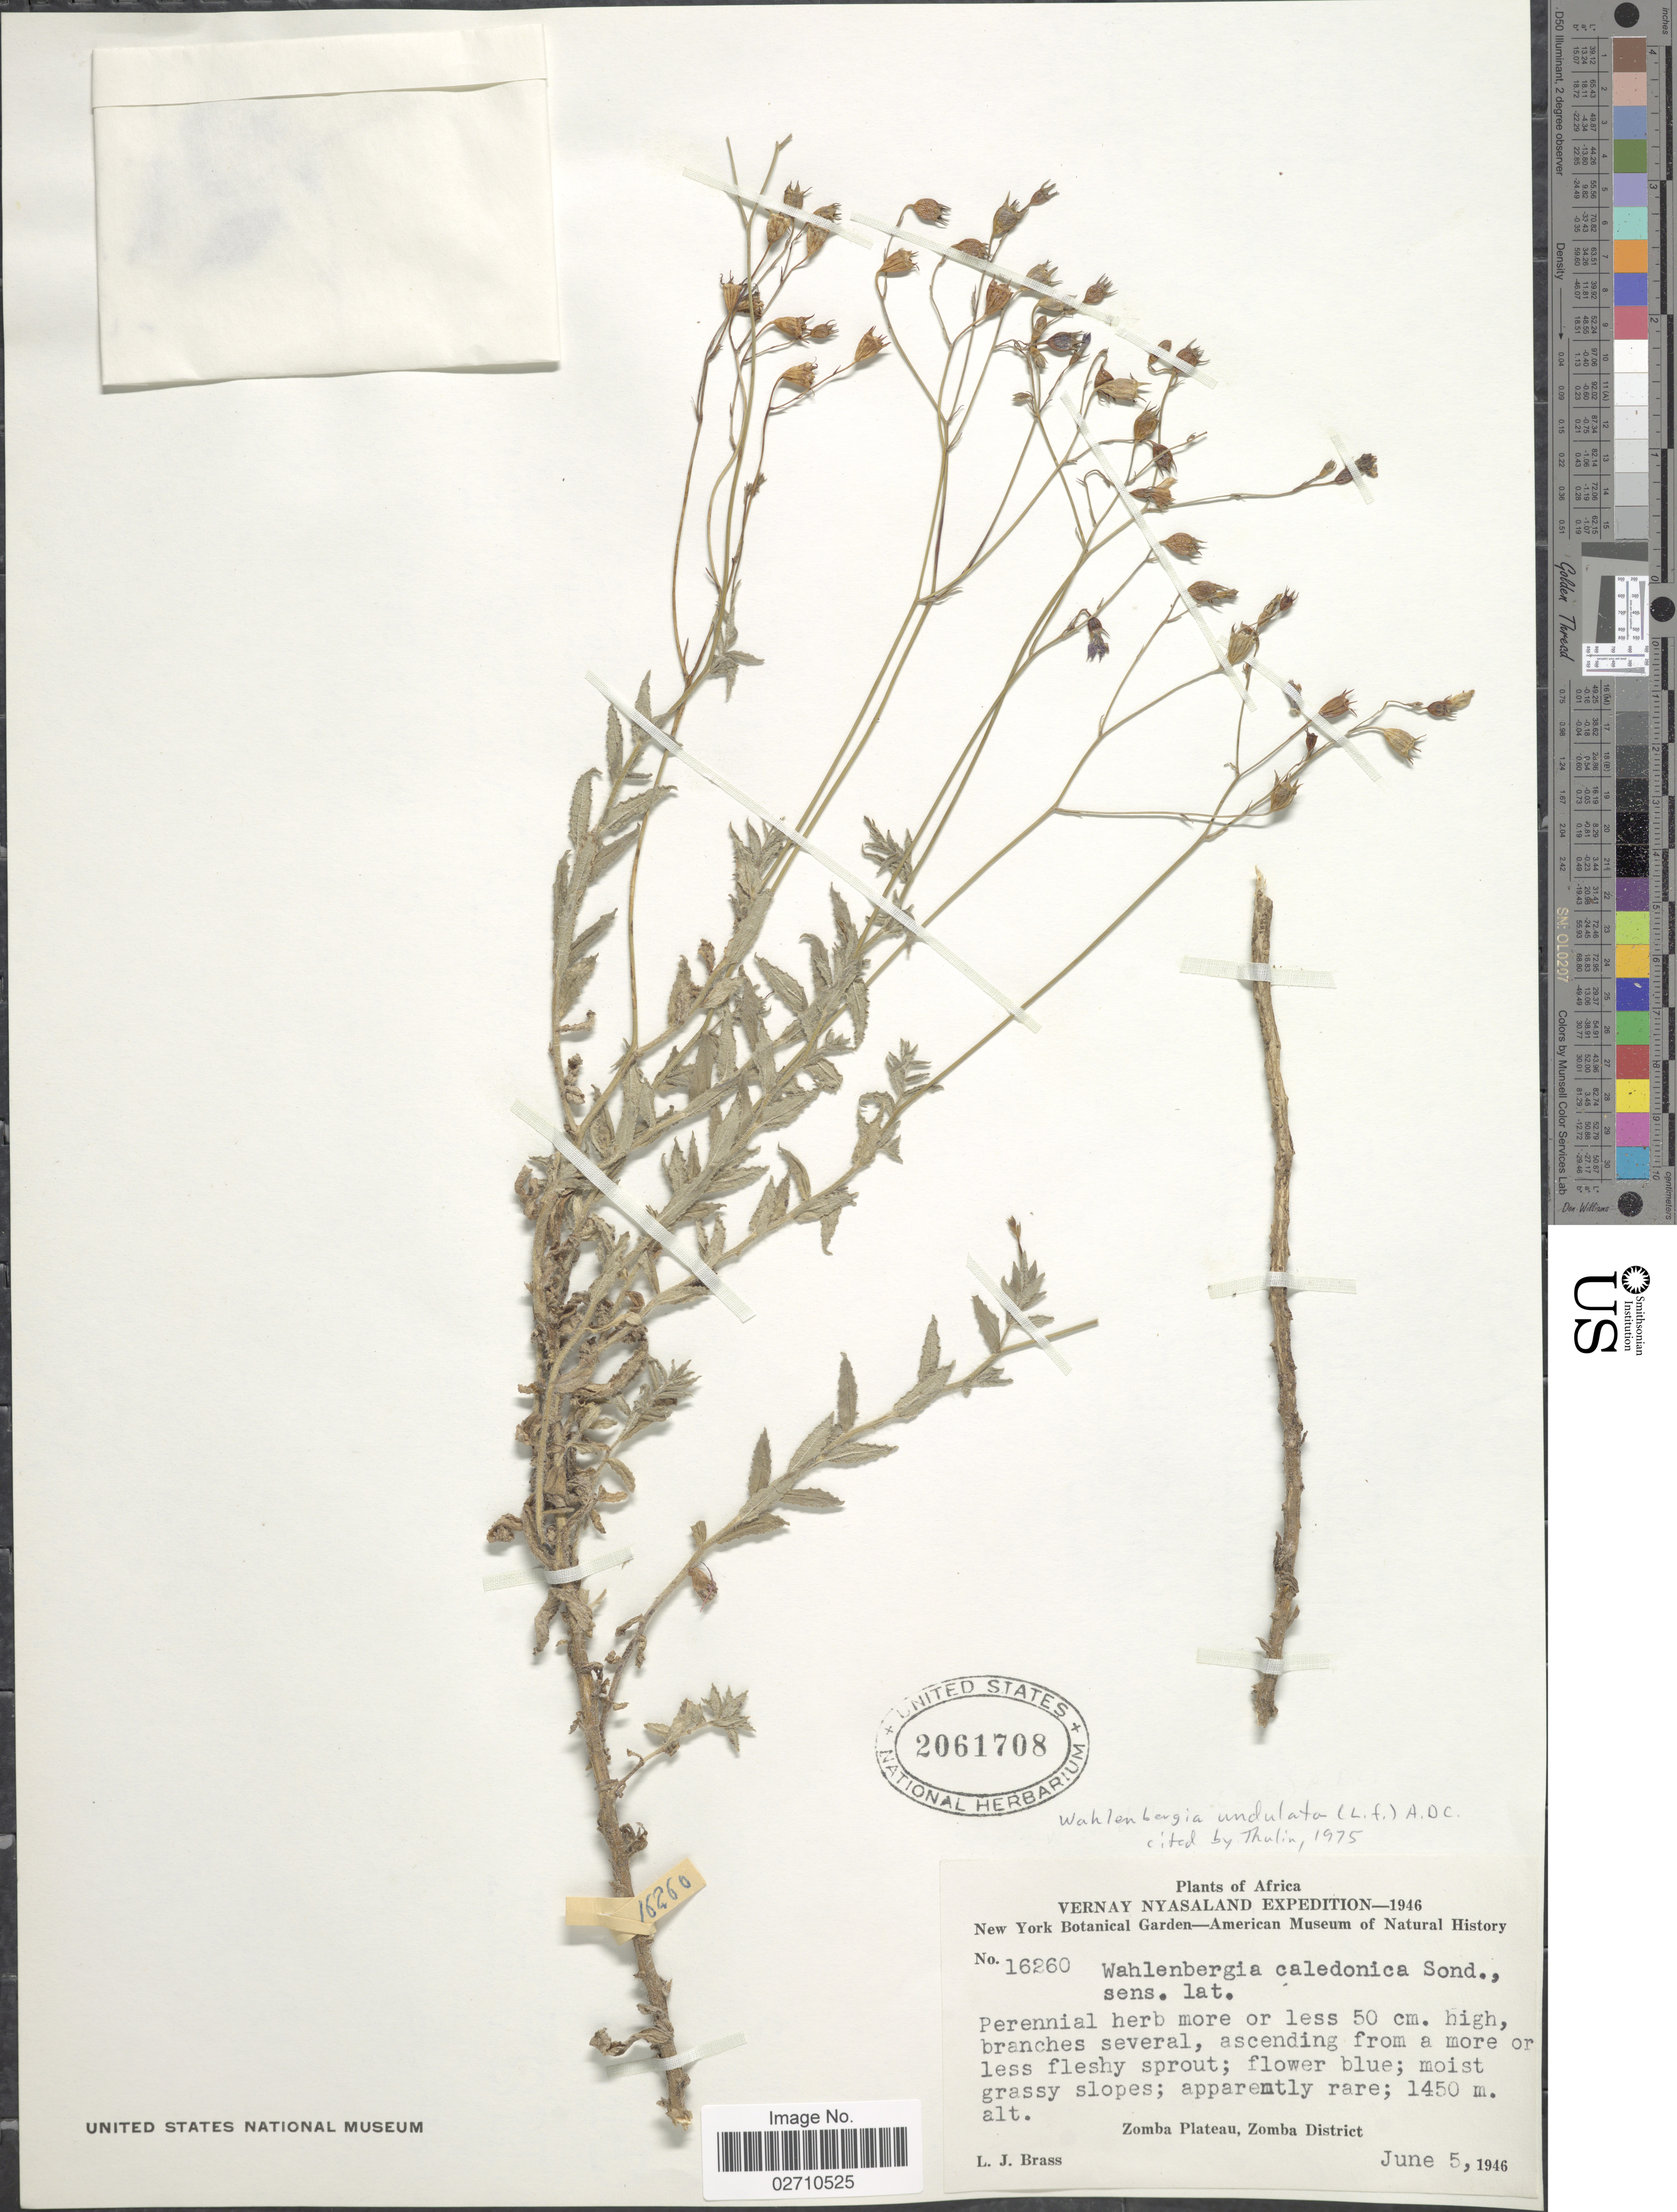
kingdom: Plantae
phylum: Tracheophyta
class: Magnoliopsida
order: Asterales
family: Campanulaceae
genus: Wahlenbergia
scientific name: Wahlenbergia undulata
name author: (L. f.) A. DC.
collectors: L. J. Brass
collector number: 16260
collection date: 1946-06-05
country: Malawi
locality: Vernay Nyasaland, Zomba Plateau, Zomba District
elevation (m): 1450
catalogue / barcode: US 2061708